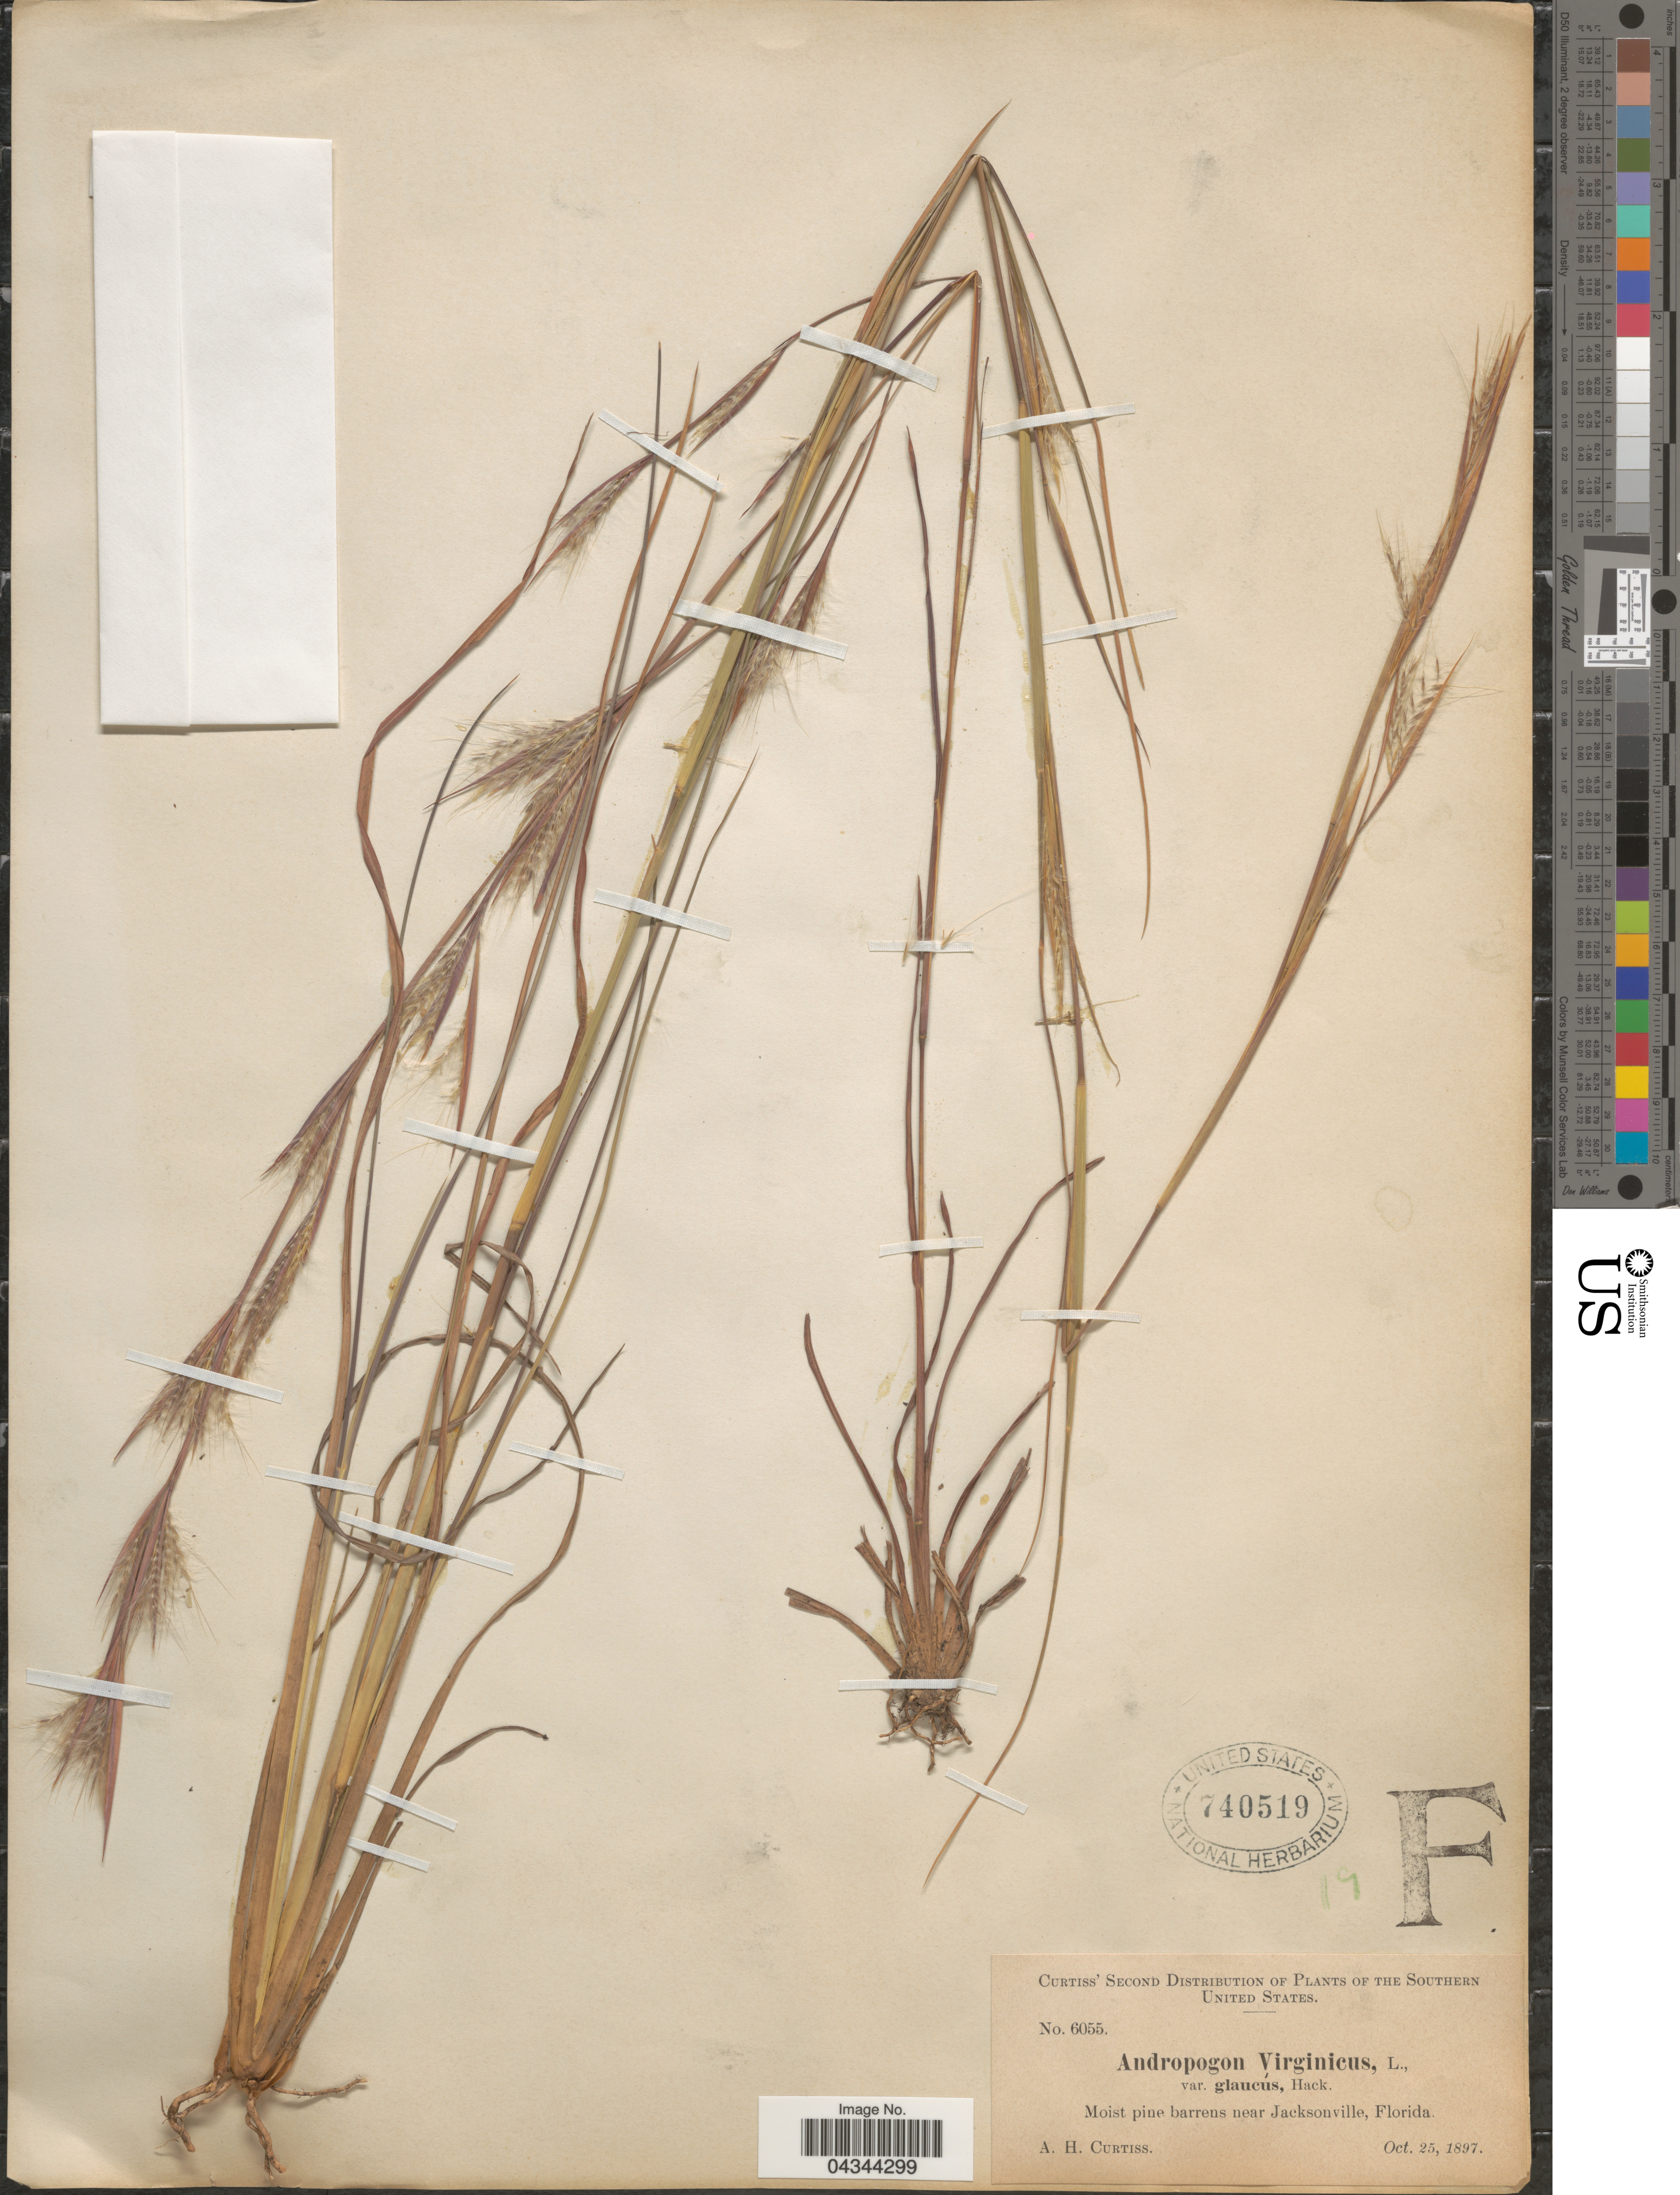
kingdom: Plantae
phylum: Tracheophyta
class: Liliopsida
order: Poales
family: Poaceae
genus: Andropogon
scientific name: Andropogon virginicus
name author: L.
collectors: A. H. Curtiss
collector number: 6055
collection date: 1897-10-25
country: United States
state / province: Florida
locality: The Southern United States. Moist pine barrens near Jacksonville.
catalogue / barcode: US 740519